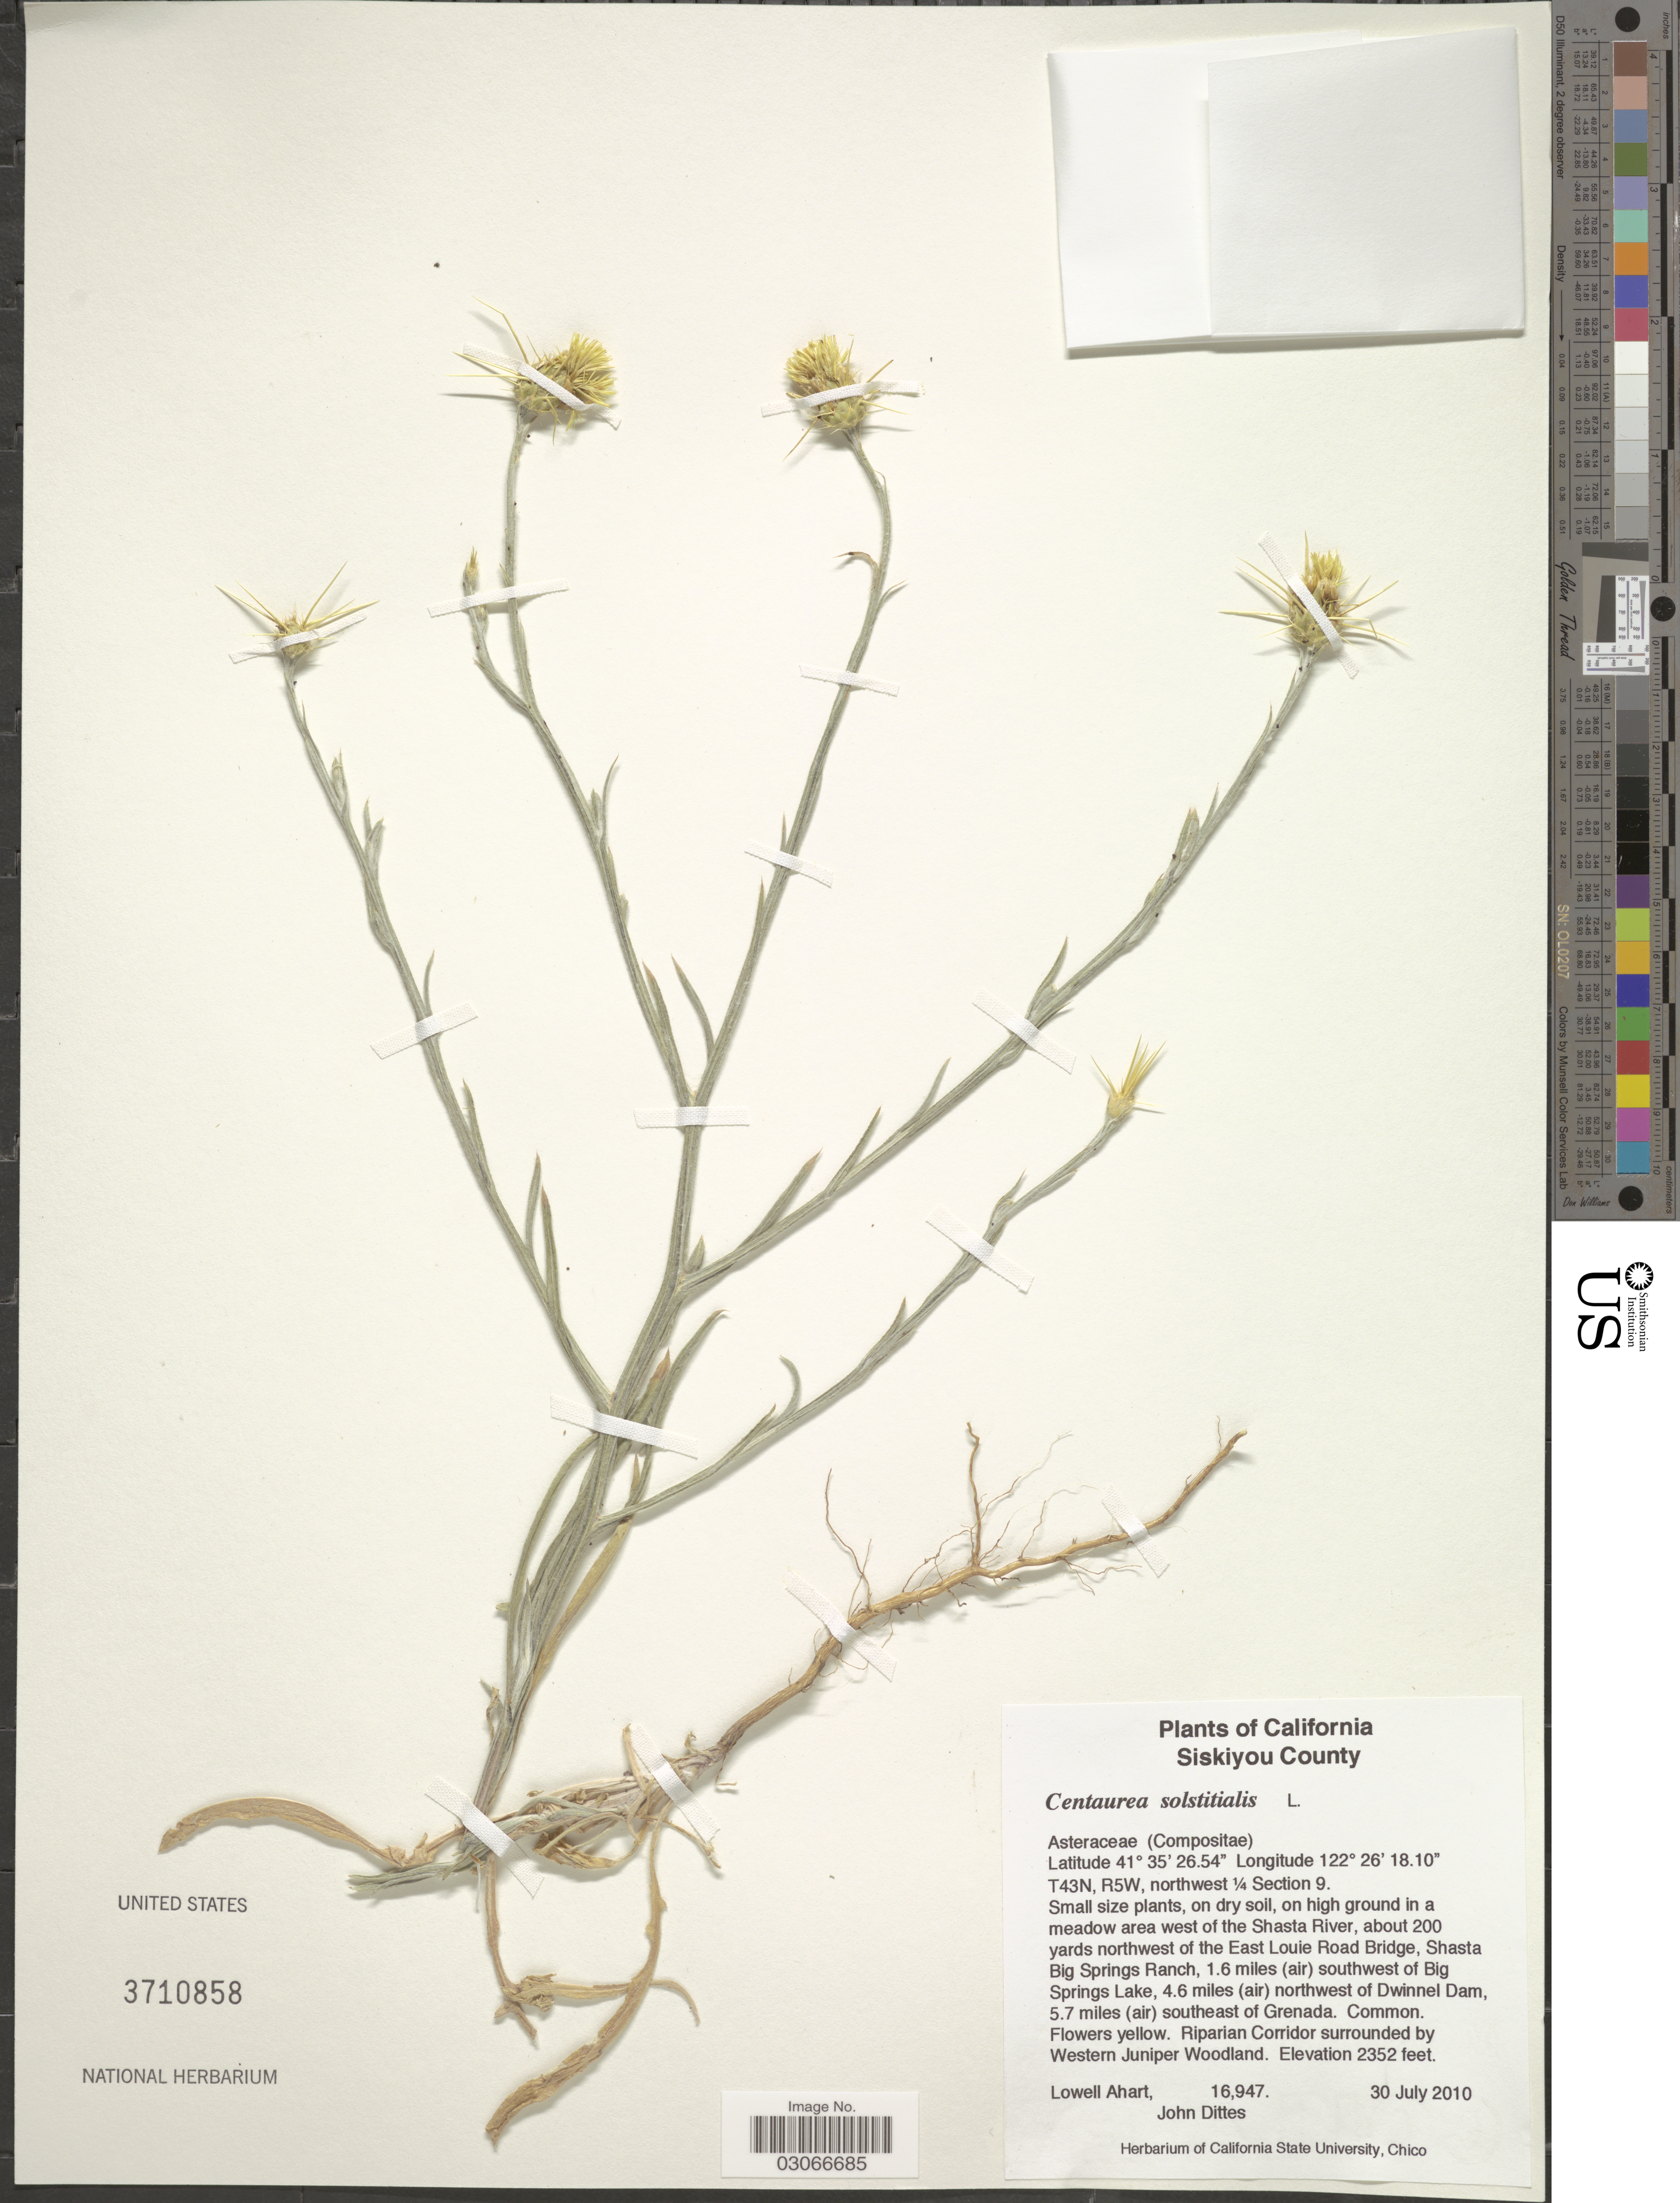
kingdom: Plantae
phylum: Tracheophyta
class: Magnoliopsida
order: Asterales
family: Asteraceae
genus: Centaurea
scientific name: Centaurea solstitialis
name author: L.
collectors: L. Ahart & J. Dittes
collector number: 16947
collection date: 2010-07-30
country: United States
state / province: California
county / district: Siskiyou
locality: Siskiyou County. T43N, R5W, northwest 1/4 Section 9. On high ground in a meadow area west of the Shasta River, about 200 yards northwest of the East Louie Road Bridge, Shasta Big Springs Ranch, 1.6 miles (air) southwest of Big Springs Lake, 4.6 miles (air) northwest of Dwinnel Dam, 5.7 miles (air) southeast of Grenada.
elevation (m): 717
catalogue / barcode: US 3710858